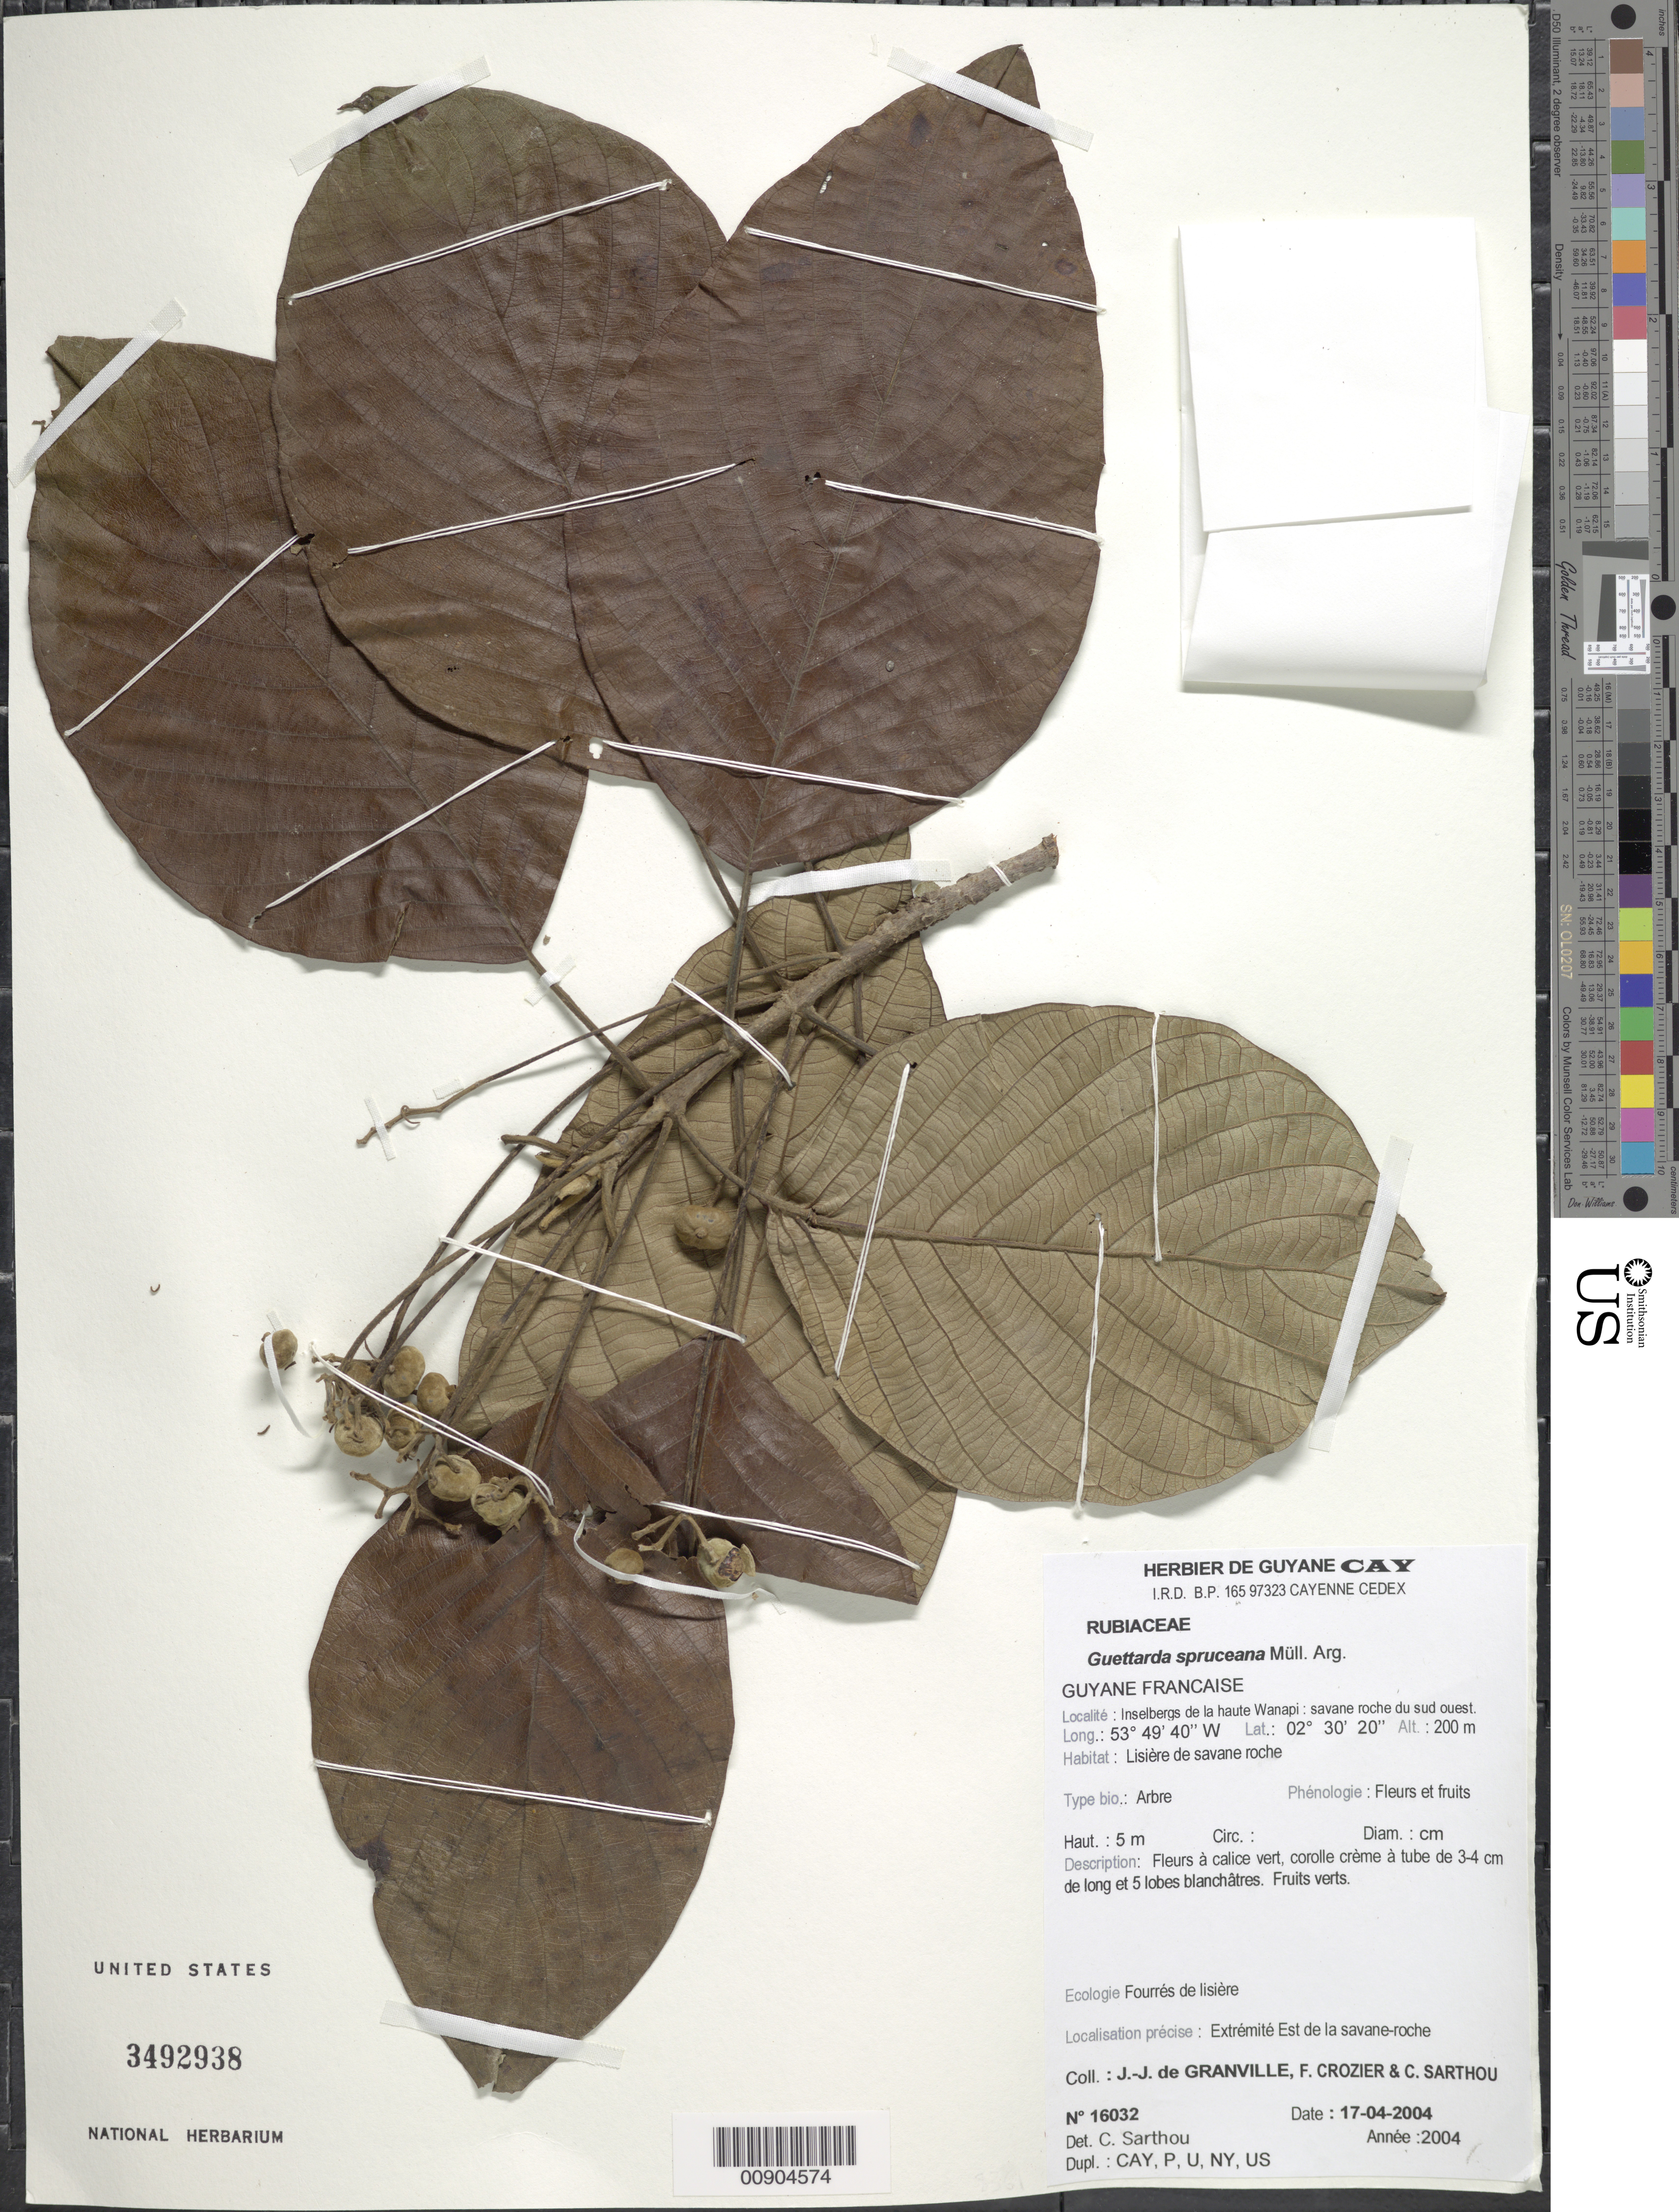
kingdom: Plantae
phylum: Tracheophyta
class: Magnoliopsida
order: Gentianales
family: Rubiaceae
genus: Guettarda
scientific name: Guettarda spruceana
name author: Müll. Arg.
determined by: Sarthou, C.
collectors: J.-J. de Granville, F. Crozier & C. Sarthou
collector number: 16032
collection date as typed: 17-Apr-04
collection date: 2004-04-17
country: French Guiana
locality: Inselbergs de la haute Wanapi, extrémité est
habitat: Lisière de savane roche; fourrés de lisière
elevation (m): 200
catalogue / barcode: US 3492938